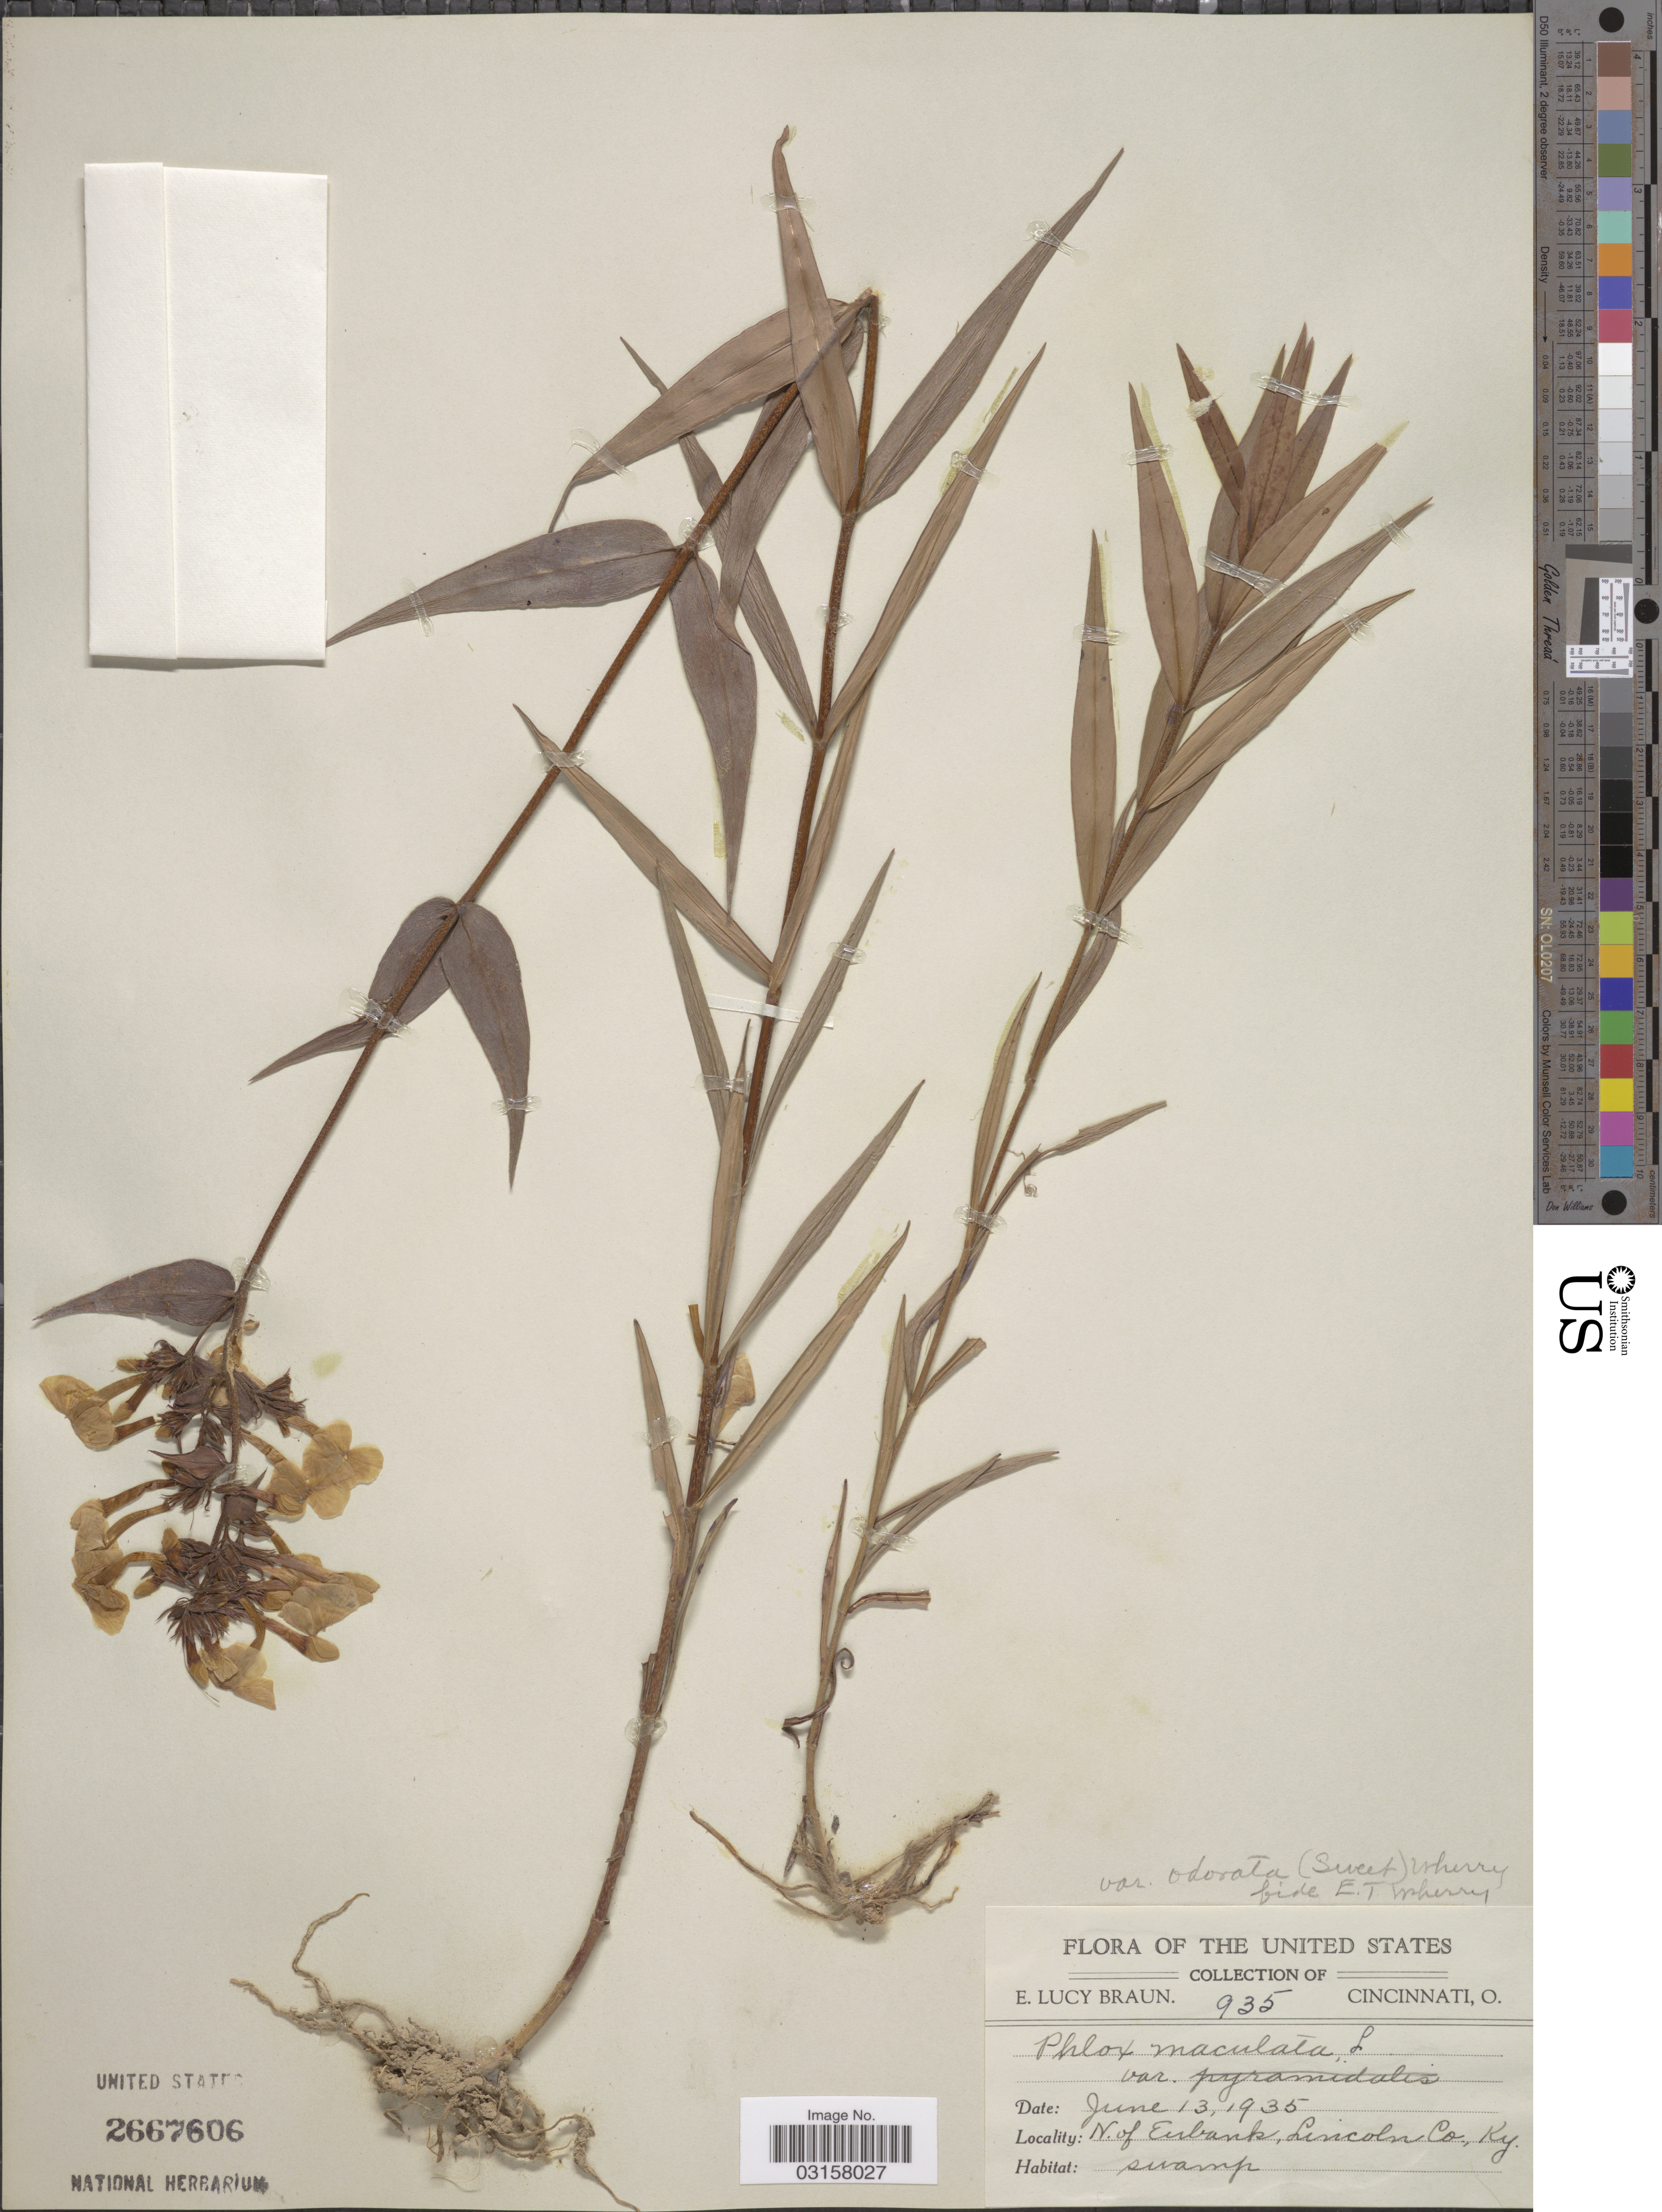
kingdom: Plantae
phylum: Tracheophyta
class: Magnoliopsida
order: Ericales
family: Polemoniaceae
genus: Phlox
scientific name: Phlox maculata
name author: L.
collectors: E. L. Braun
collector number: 935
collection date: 1935-06-13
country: United States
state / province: Kentucky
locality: N. of Enbank, Lincoln Co.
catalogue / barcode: US 2667606